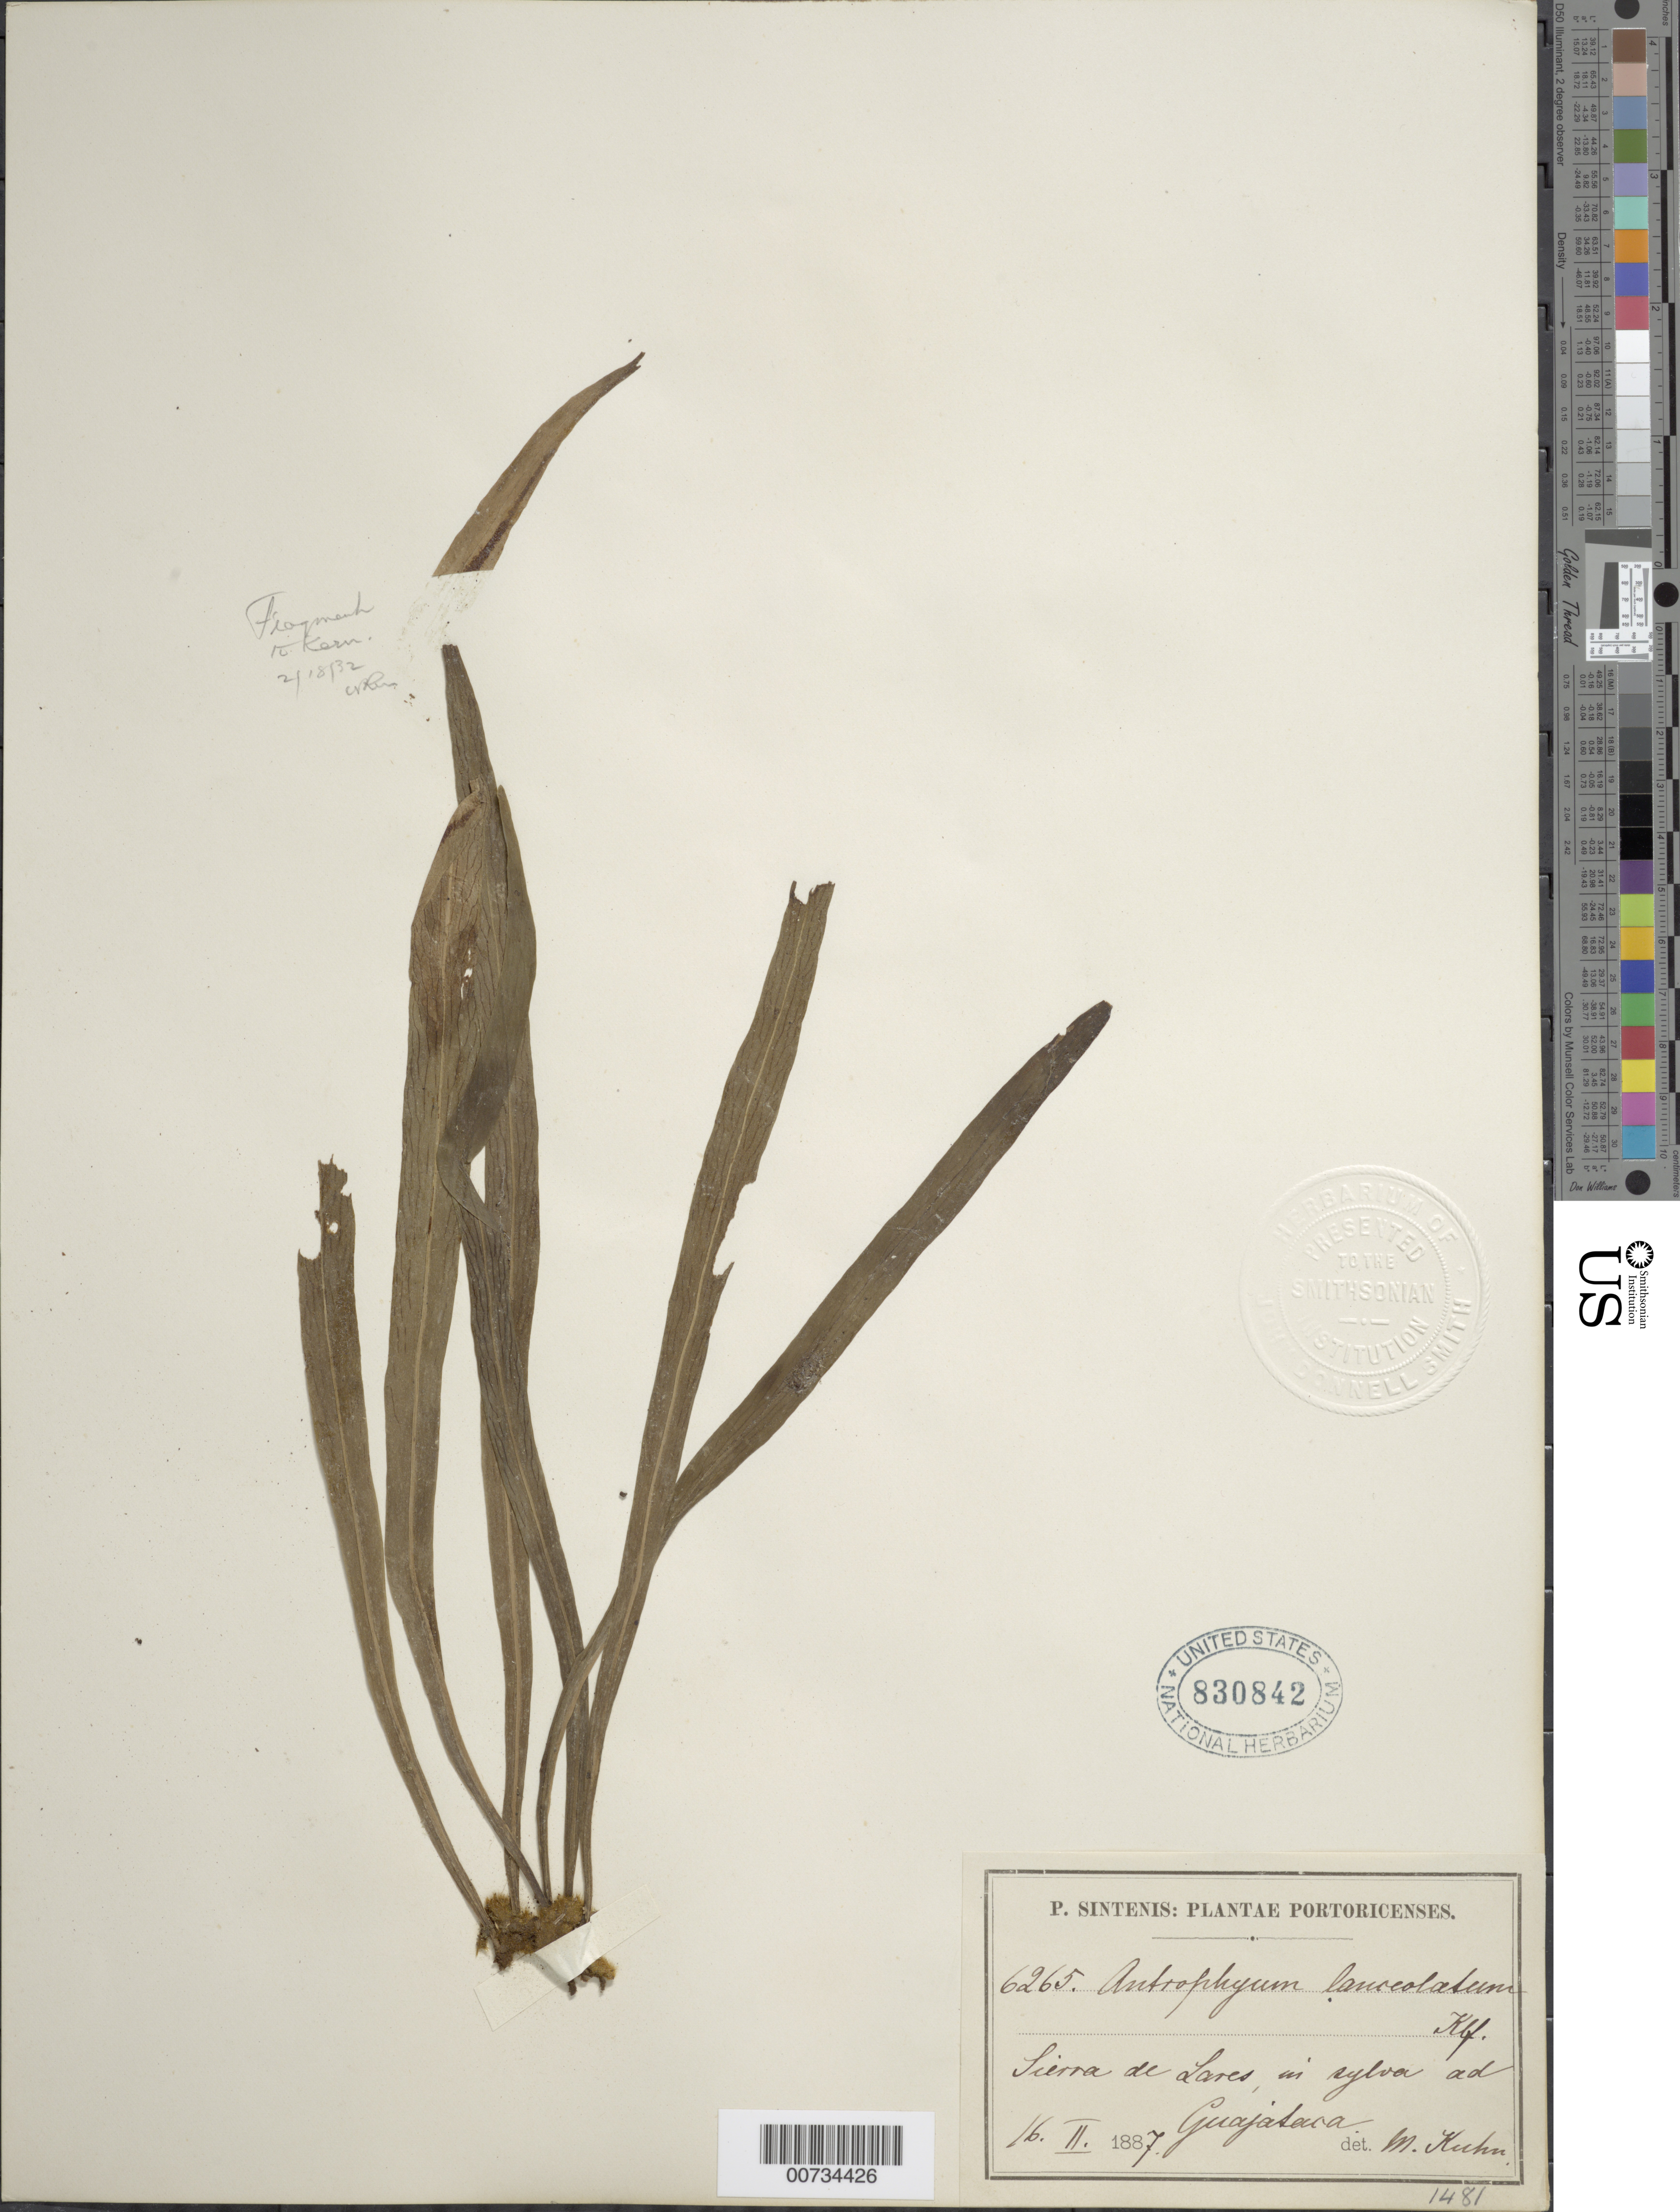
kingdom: Plantae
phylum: Tracheophyta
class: Polypodiopsida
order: Polypodiales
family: Pteridaceae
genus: Polytaenium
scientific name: Polytaenium lanceolatum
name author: (L.) Desv.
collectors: P. Sintenis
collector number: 6265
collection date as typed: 16 Feb 1887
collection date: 1887-02-16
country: Puerto Rico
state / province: Lares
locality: Sierra de Lares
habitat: In sylva ad Guajataca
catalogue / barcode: US 830842